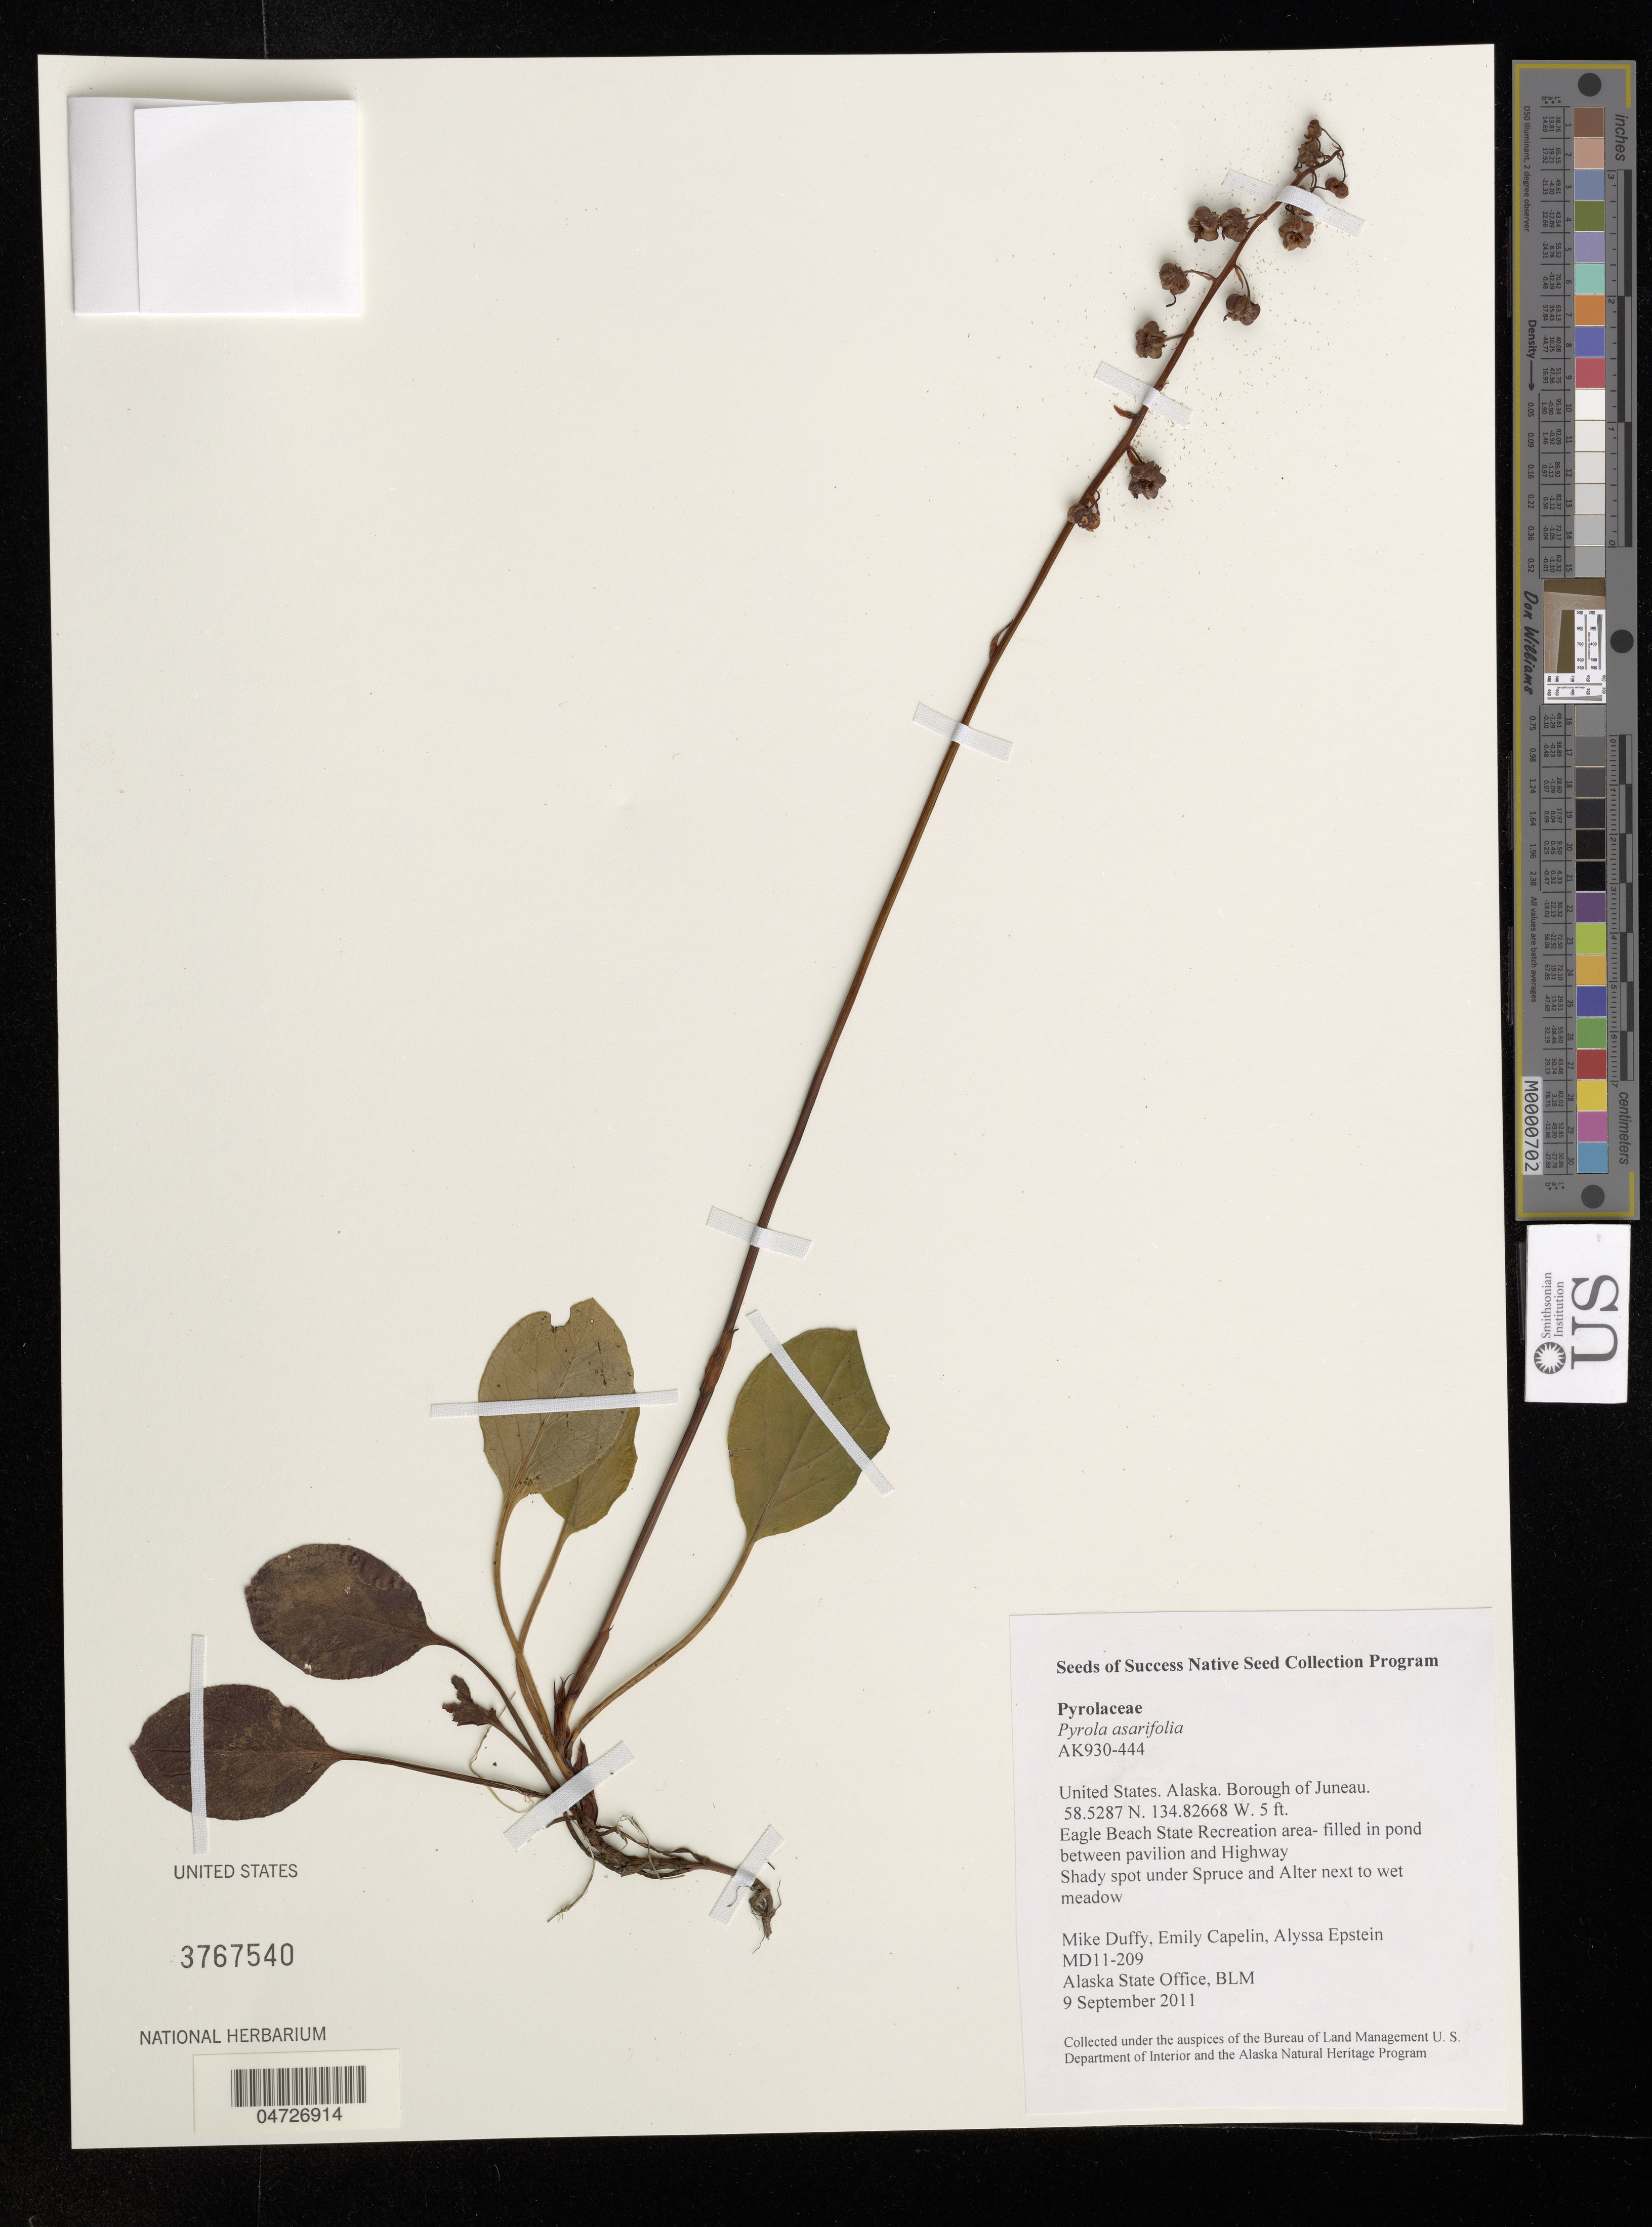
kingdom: Plantae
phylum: Tracheophyta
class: Magnoliopsida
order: Ericales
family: Ericaceae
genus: Pyrola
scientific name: Pyrola asarifolia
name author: Michx.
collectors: M. Duffy, E. Capelin & A. Epstein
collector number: MD11-209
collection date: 2011-09-09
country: United States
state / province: Alaska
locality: Borough of Juneau. Eagle Beach State Recreation area- filled in pond between pavilion and Highway.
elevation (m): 2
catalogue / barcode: US 3767540